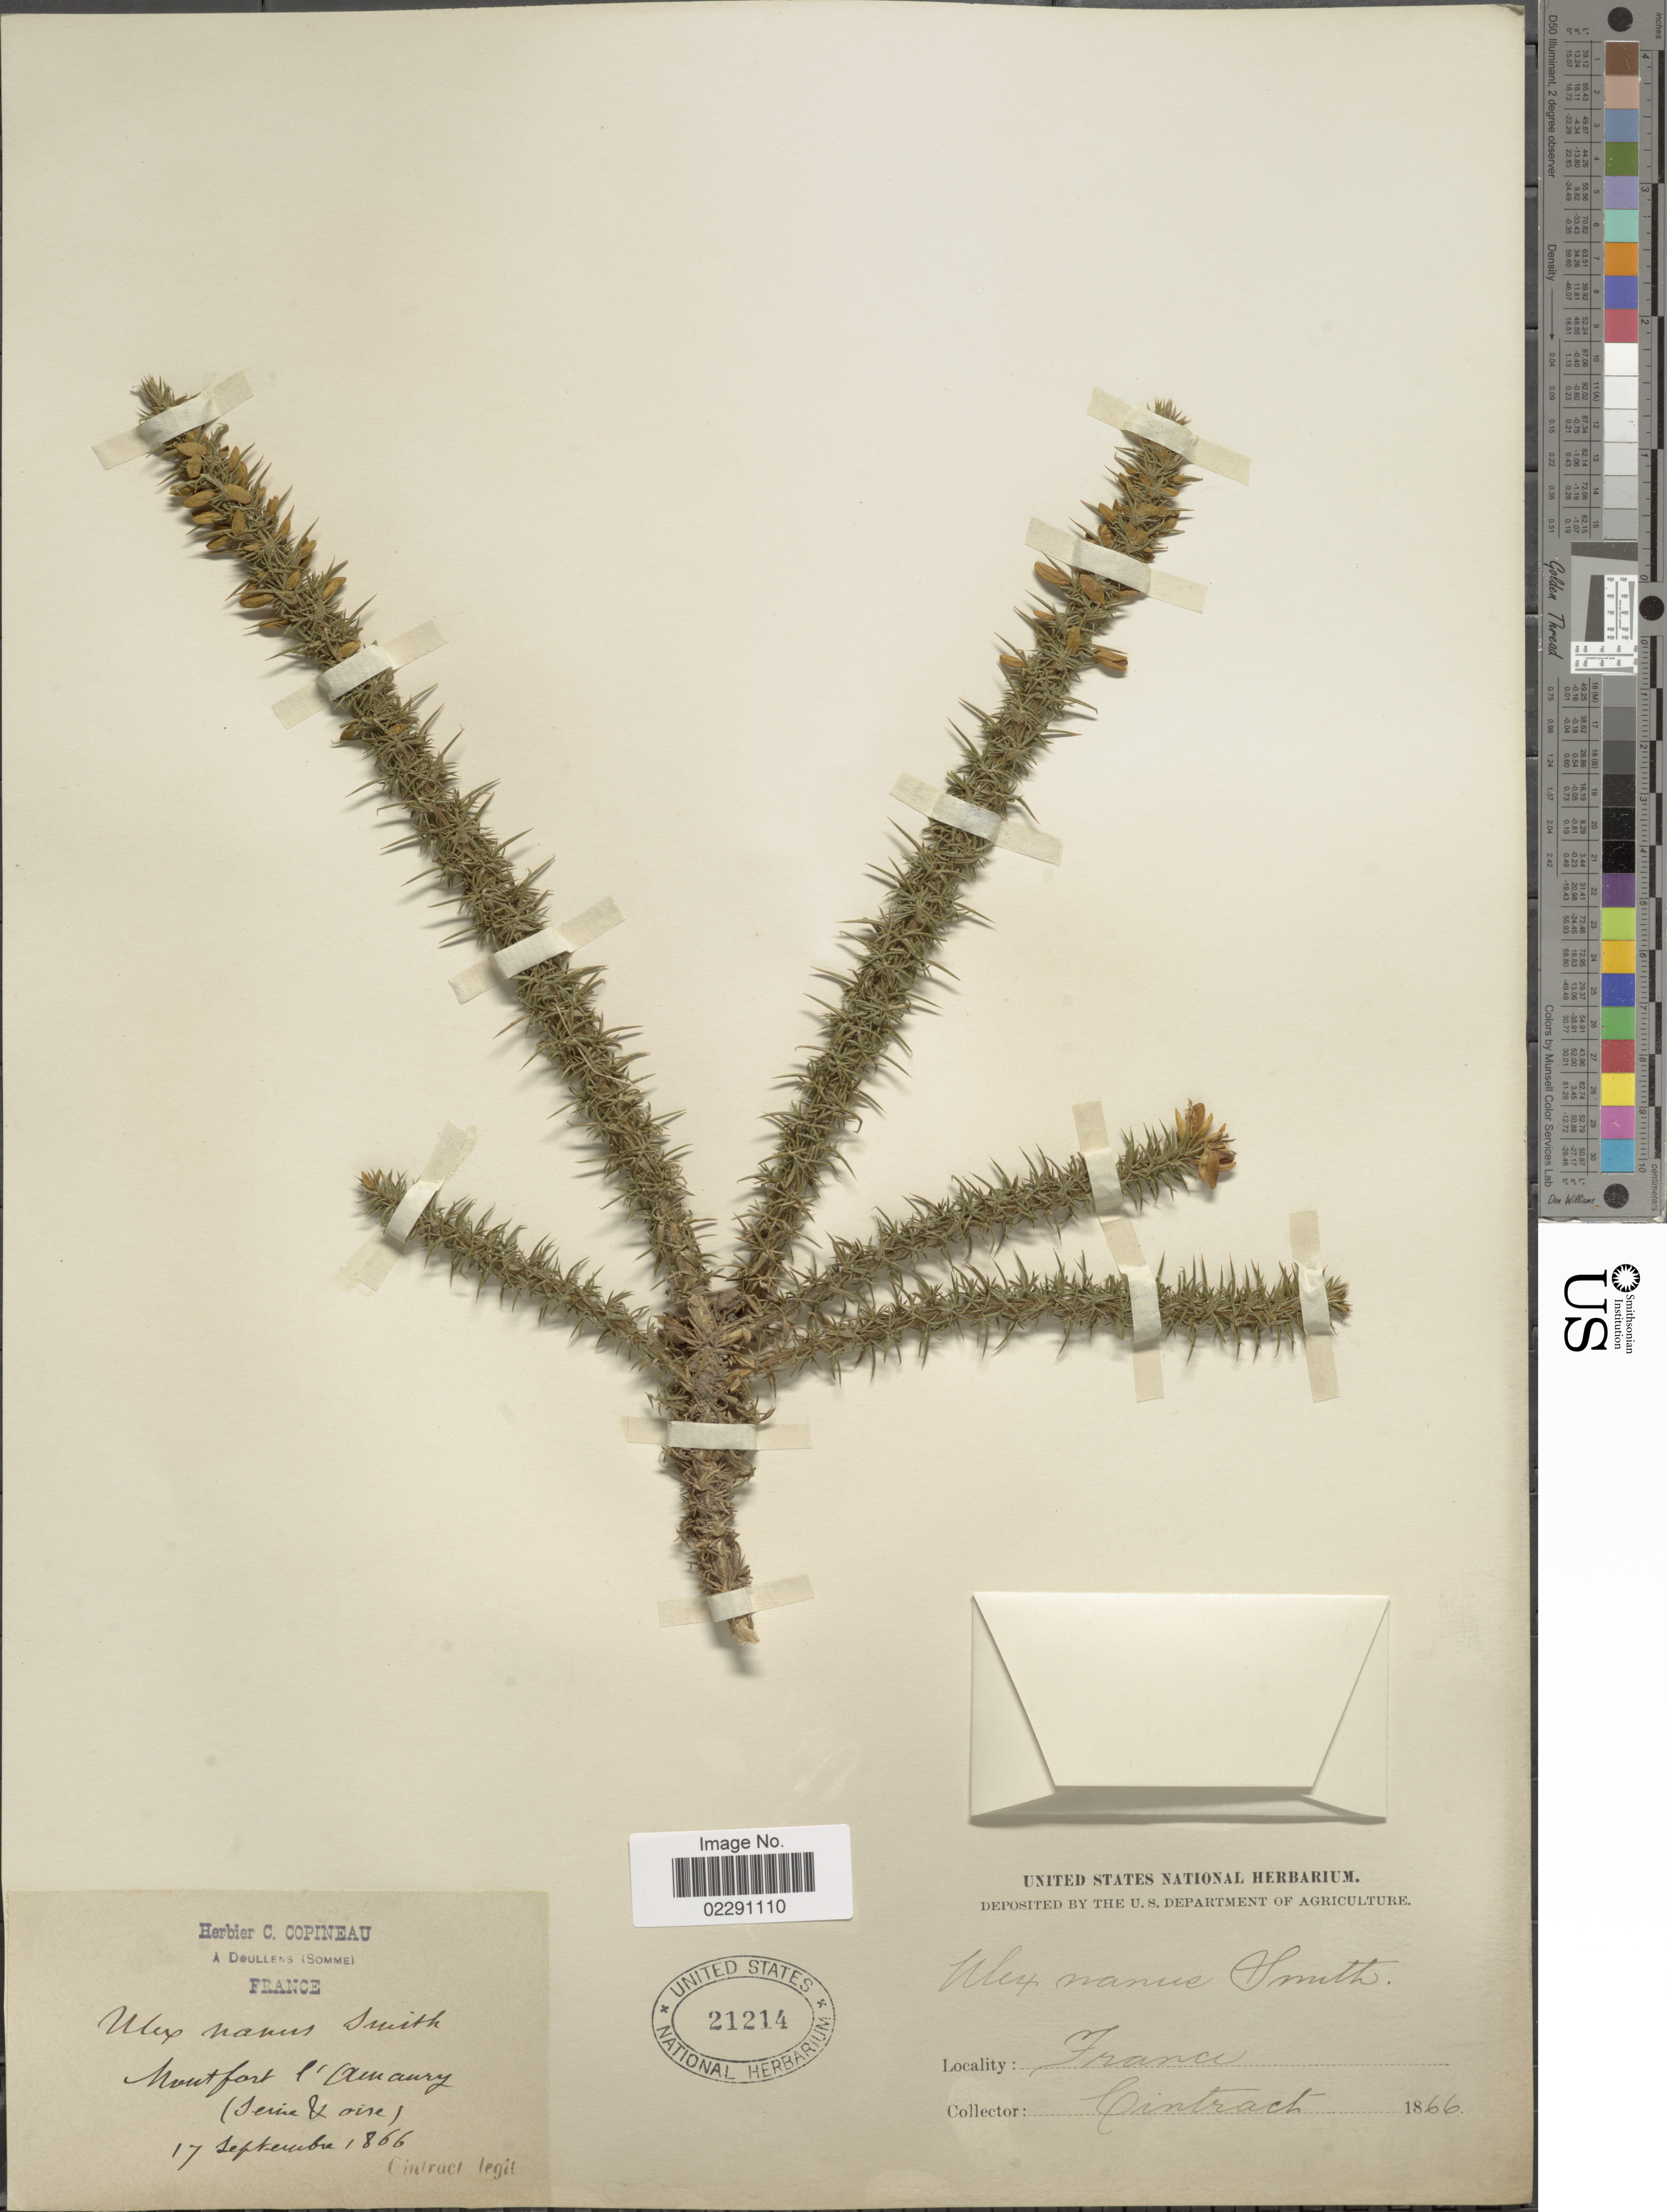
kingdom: Plantae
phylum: Tracheophyta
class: Magnoliopsida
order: Fabales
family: Fabaceae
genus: Ulex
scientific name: Ulex nanus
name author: Symons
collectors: Cintract, --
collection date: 1866-09-17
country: France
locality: Houtfort l'Amaury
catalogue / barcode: US 21214